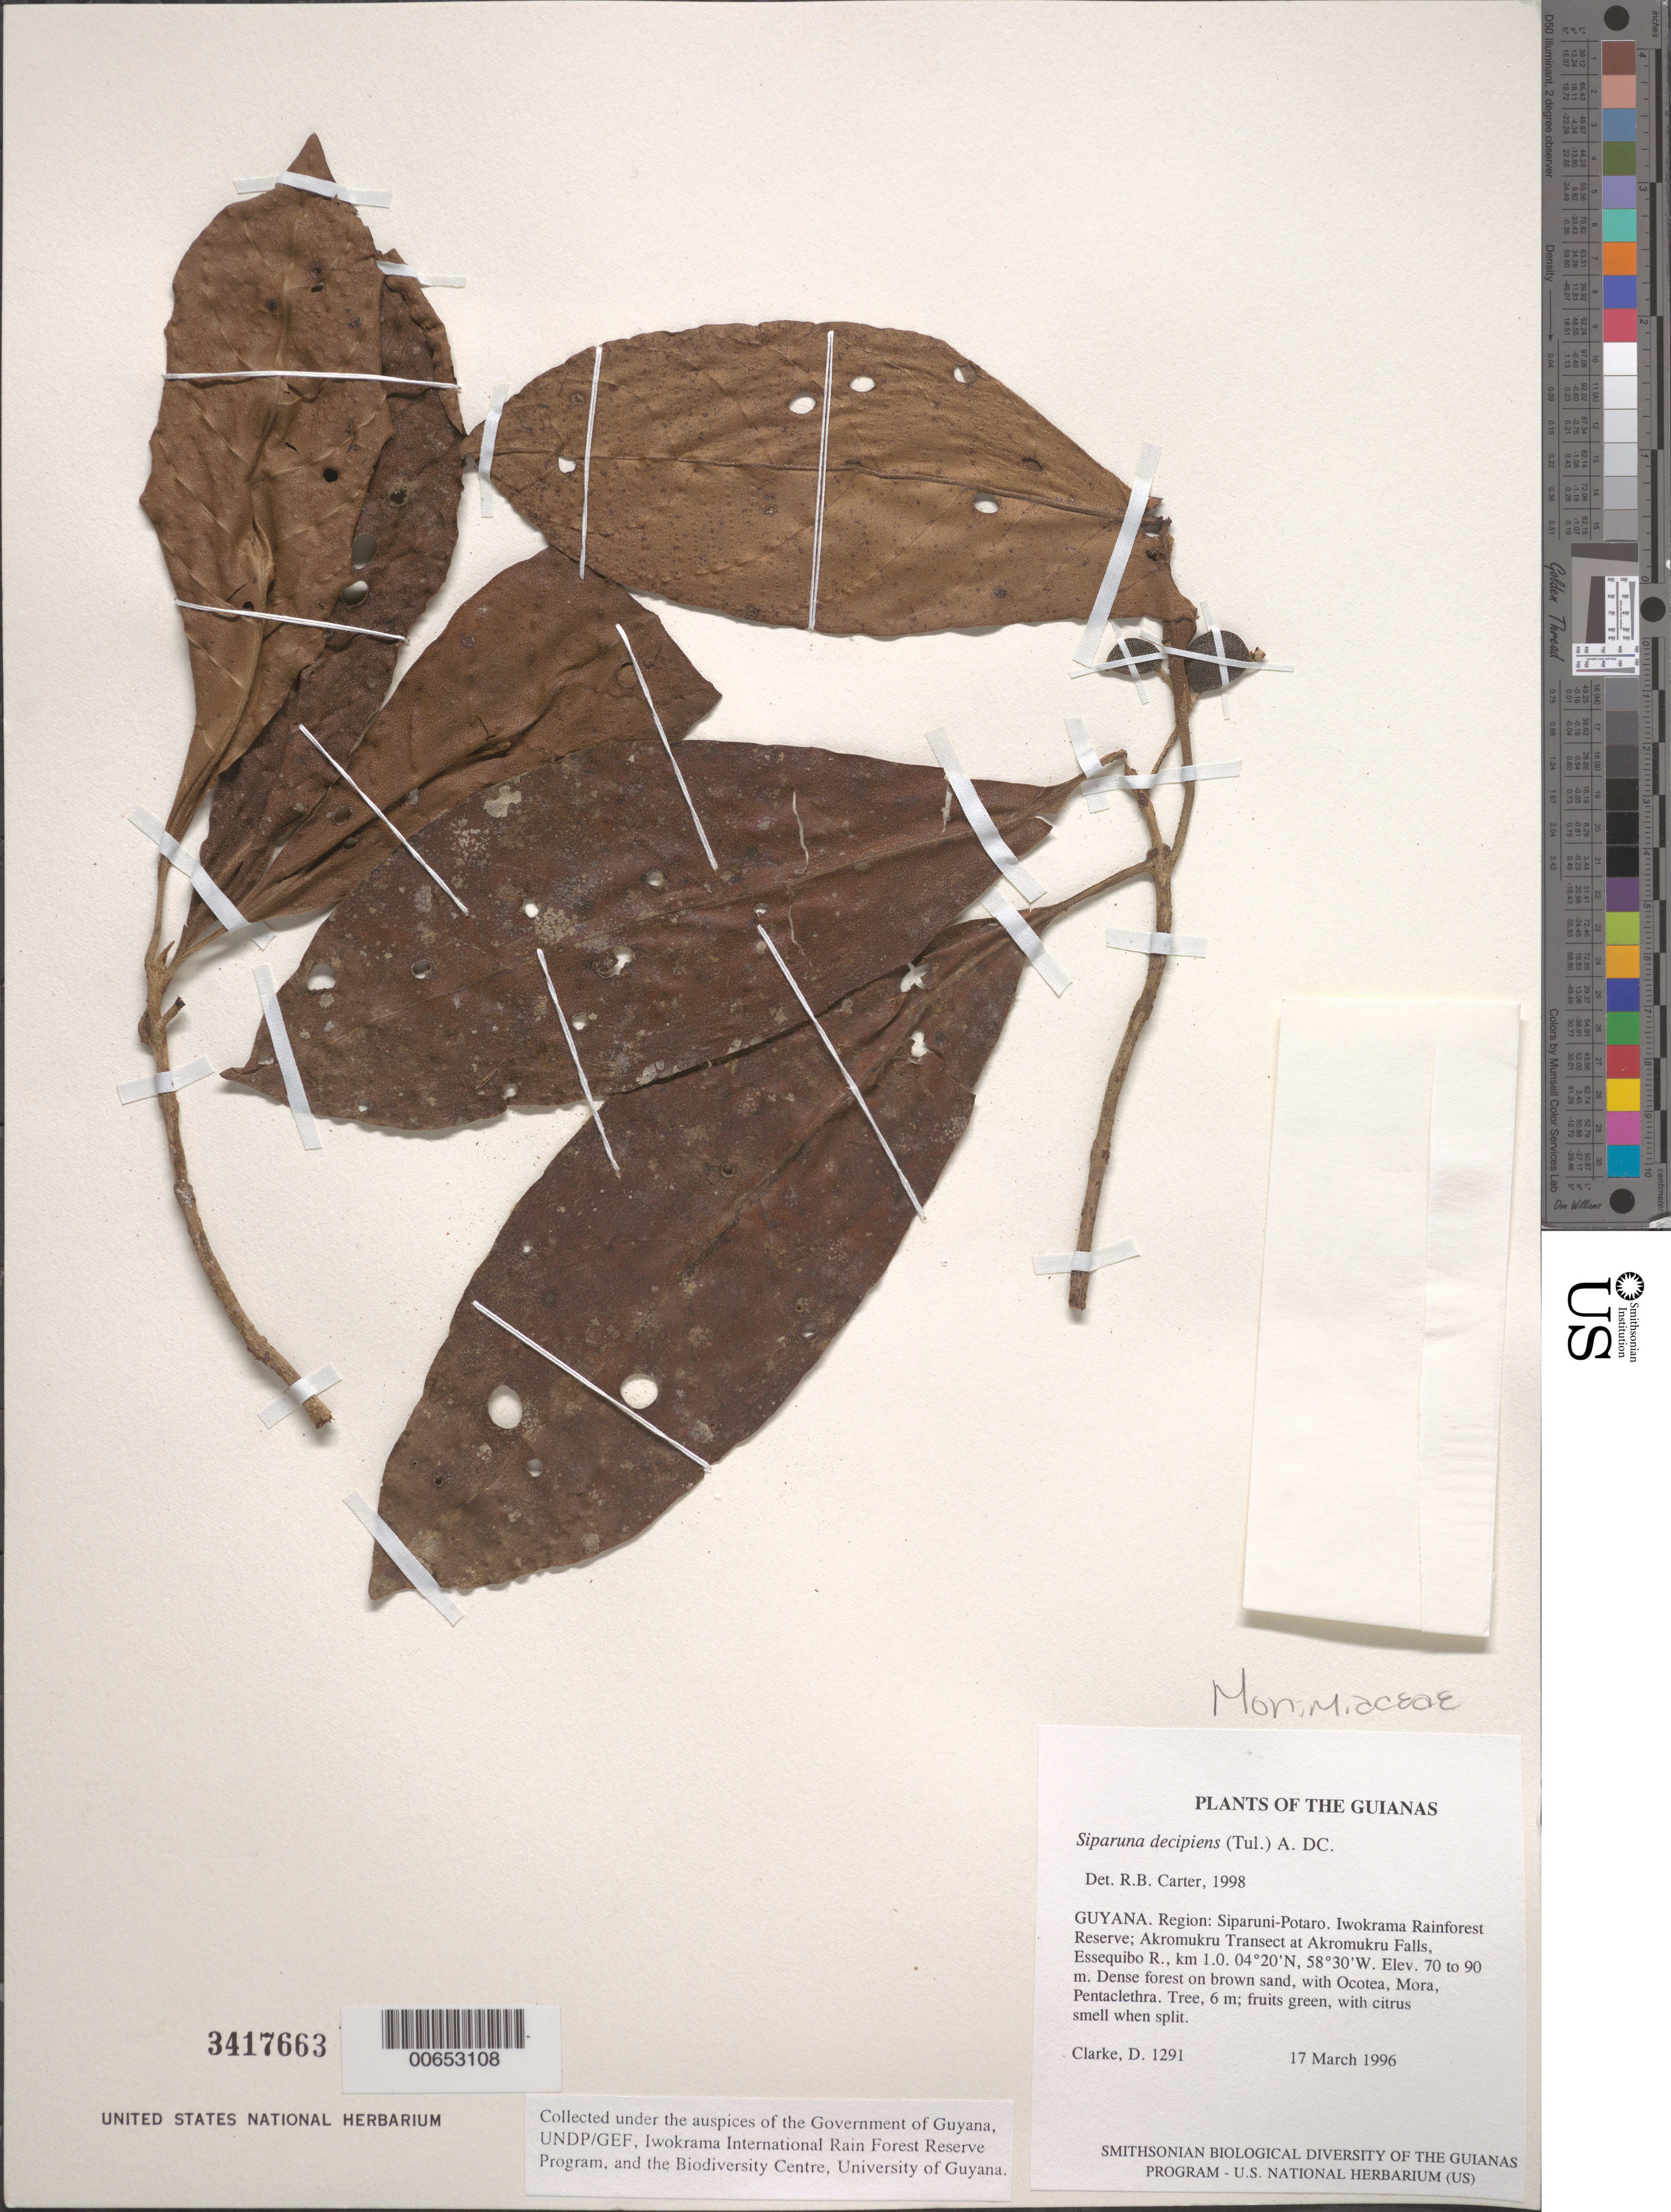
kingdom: Plantae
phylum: Tracheophyta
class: Magnoliopsida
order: Laurales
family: Siparunaceae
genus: Siparuna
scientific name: Siparuna decipiens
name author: (Tul.) A. DC.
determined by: Carter, R. B.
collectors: H. D. Clarke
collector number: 1291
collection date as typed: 17 March 1996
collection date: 1996-03-17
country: Guyana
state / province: Potaro-Siparuni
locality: Iwokrama Rainforest Reserve; Akromukru Transect at Akromukru Falls, Essequibo R., km 1.0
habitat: Dense forest on brown sand, with Ocotea, Mora, Pentaclethra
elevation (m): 70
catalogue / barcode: US 3417663